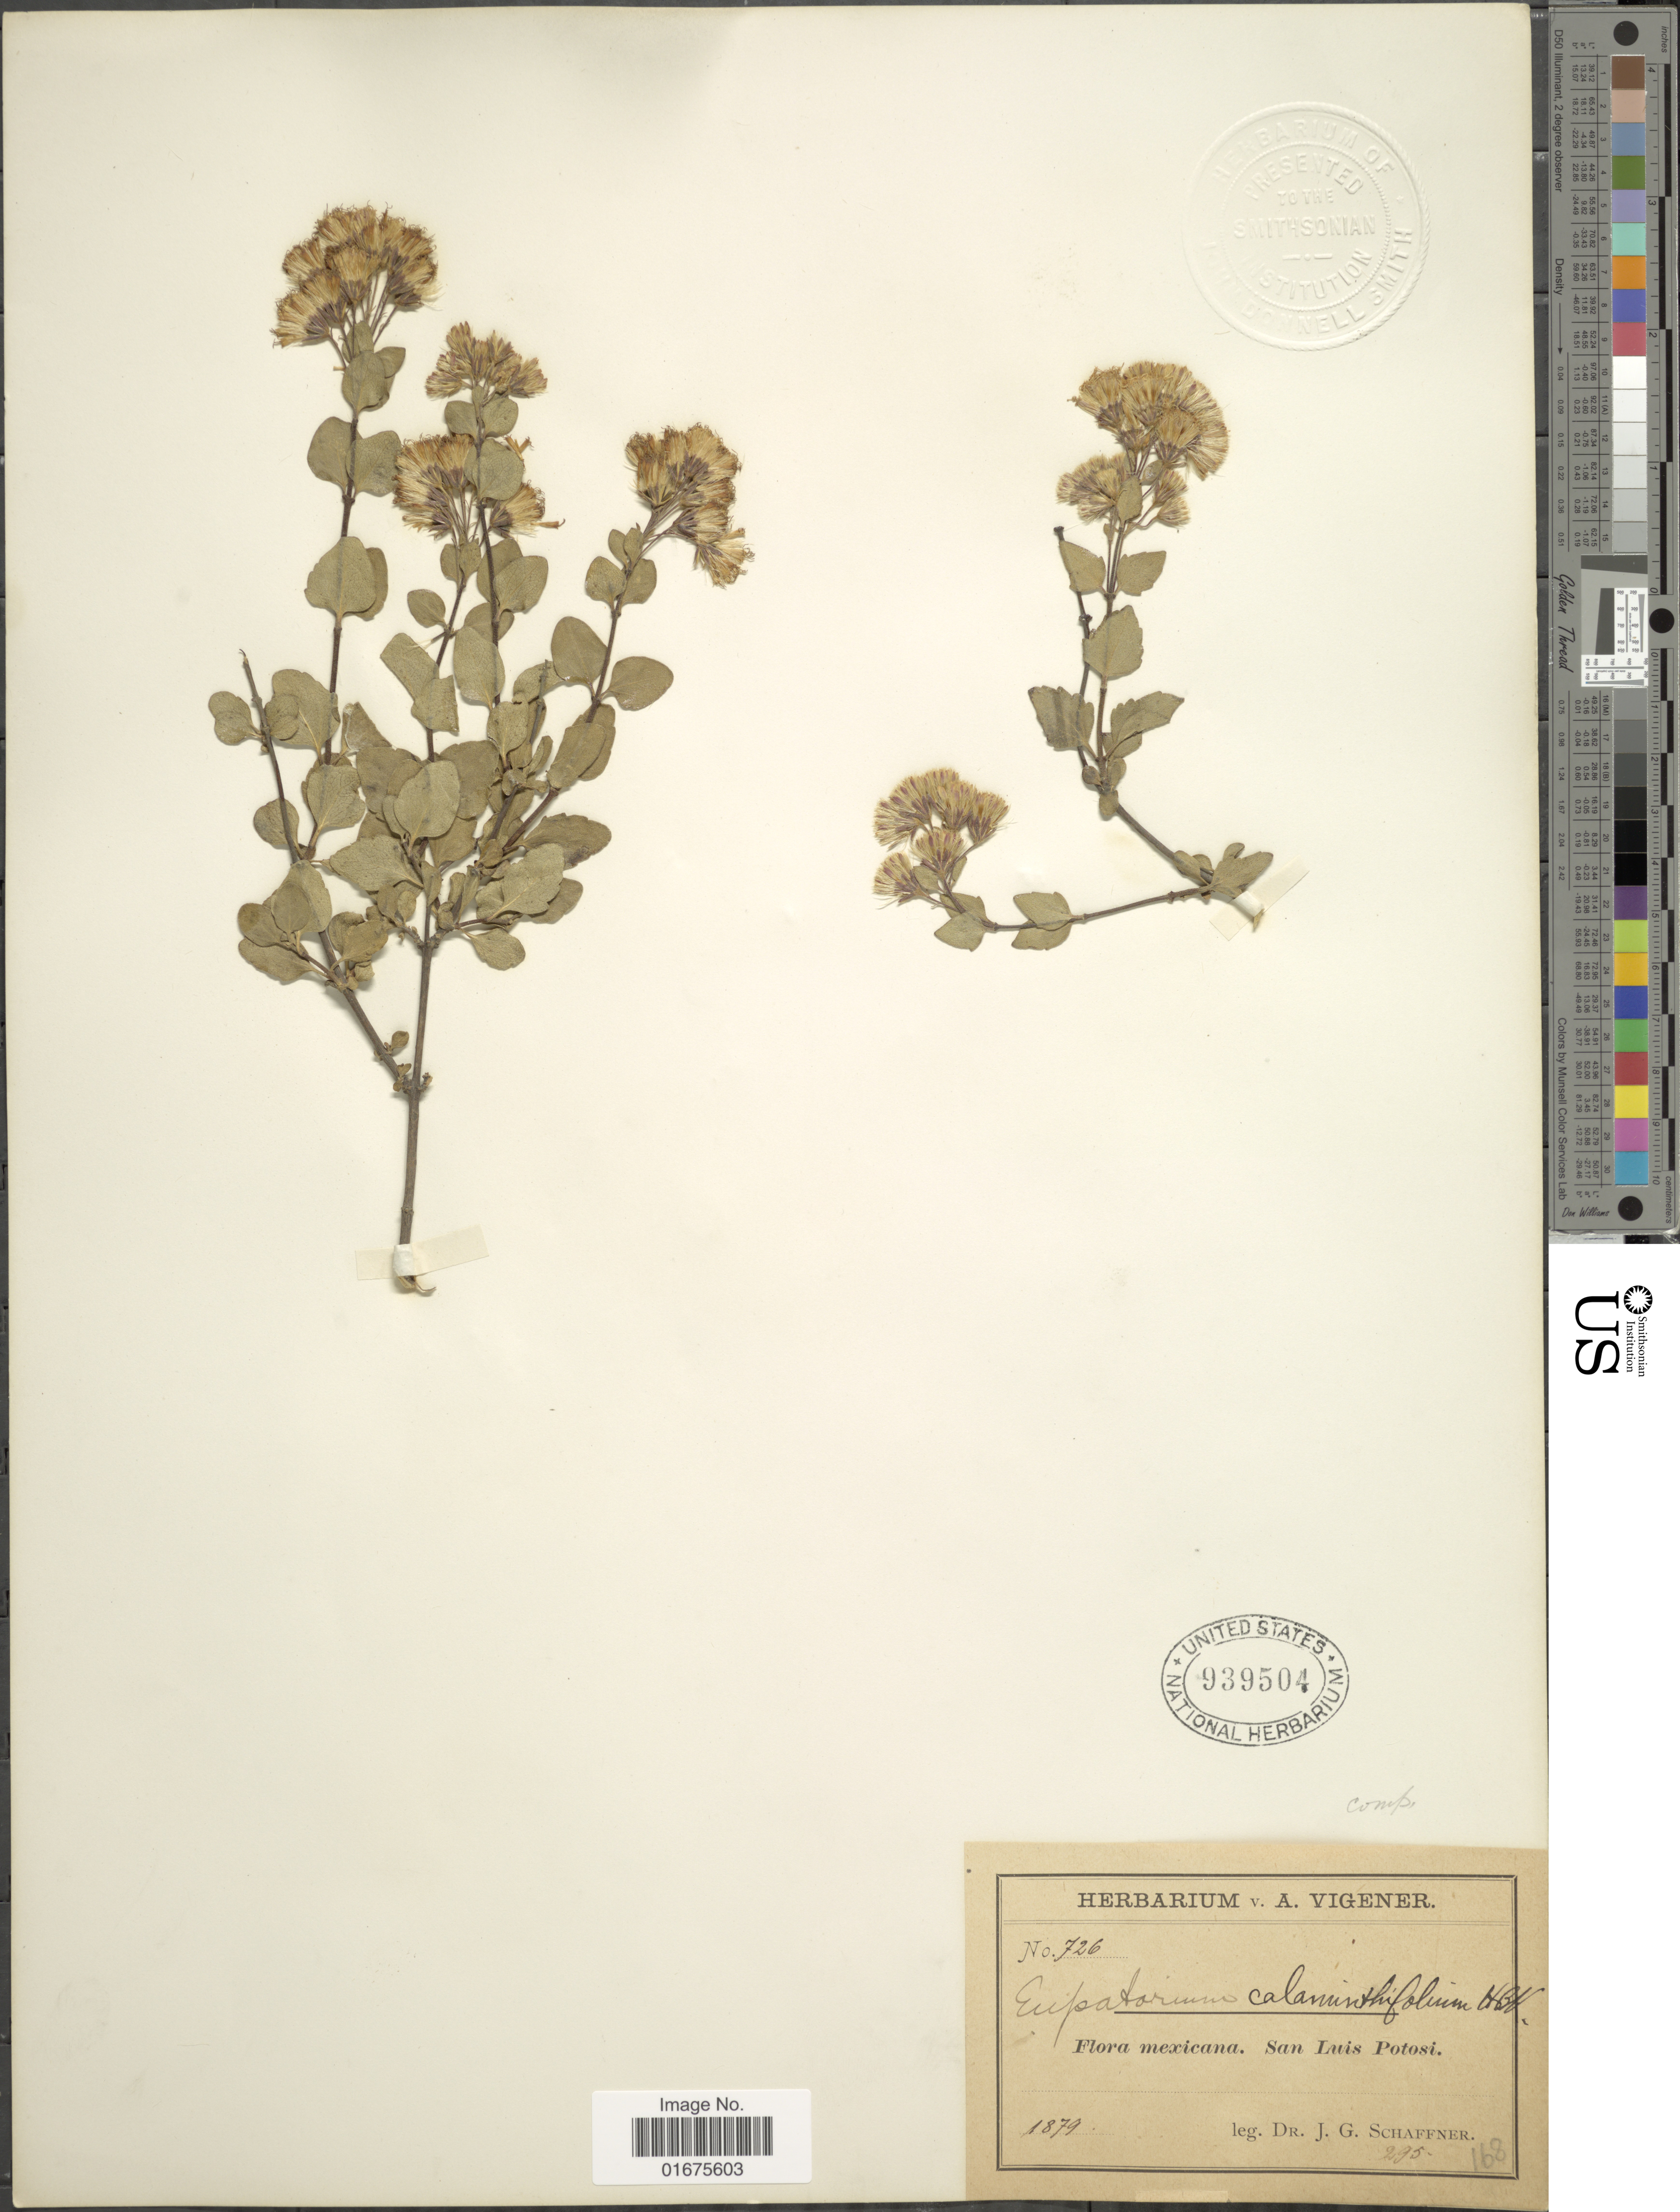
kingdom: Plantae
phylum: Tracheophyta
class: Magnoliopsida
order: Asterales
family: Asteraceae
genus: Ageratina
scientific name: Ageratina calaminthaefolia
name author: (Kunth) R.M. King & H. Rob.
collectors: J. G. Schaffner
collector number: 726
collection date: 1879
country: Mexico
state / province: San Luis Potosí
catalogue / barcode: US 939504